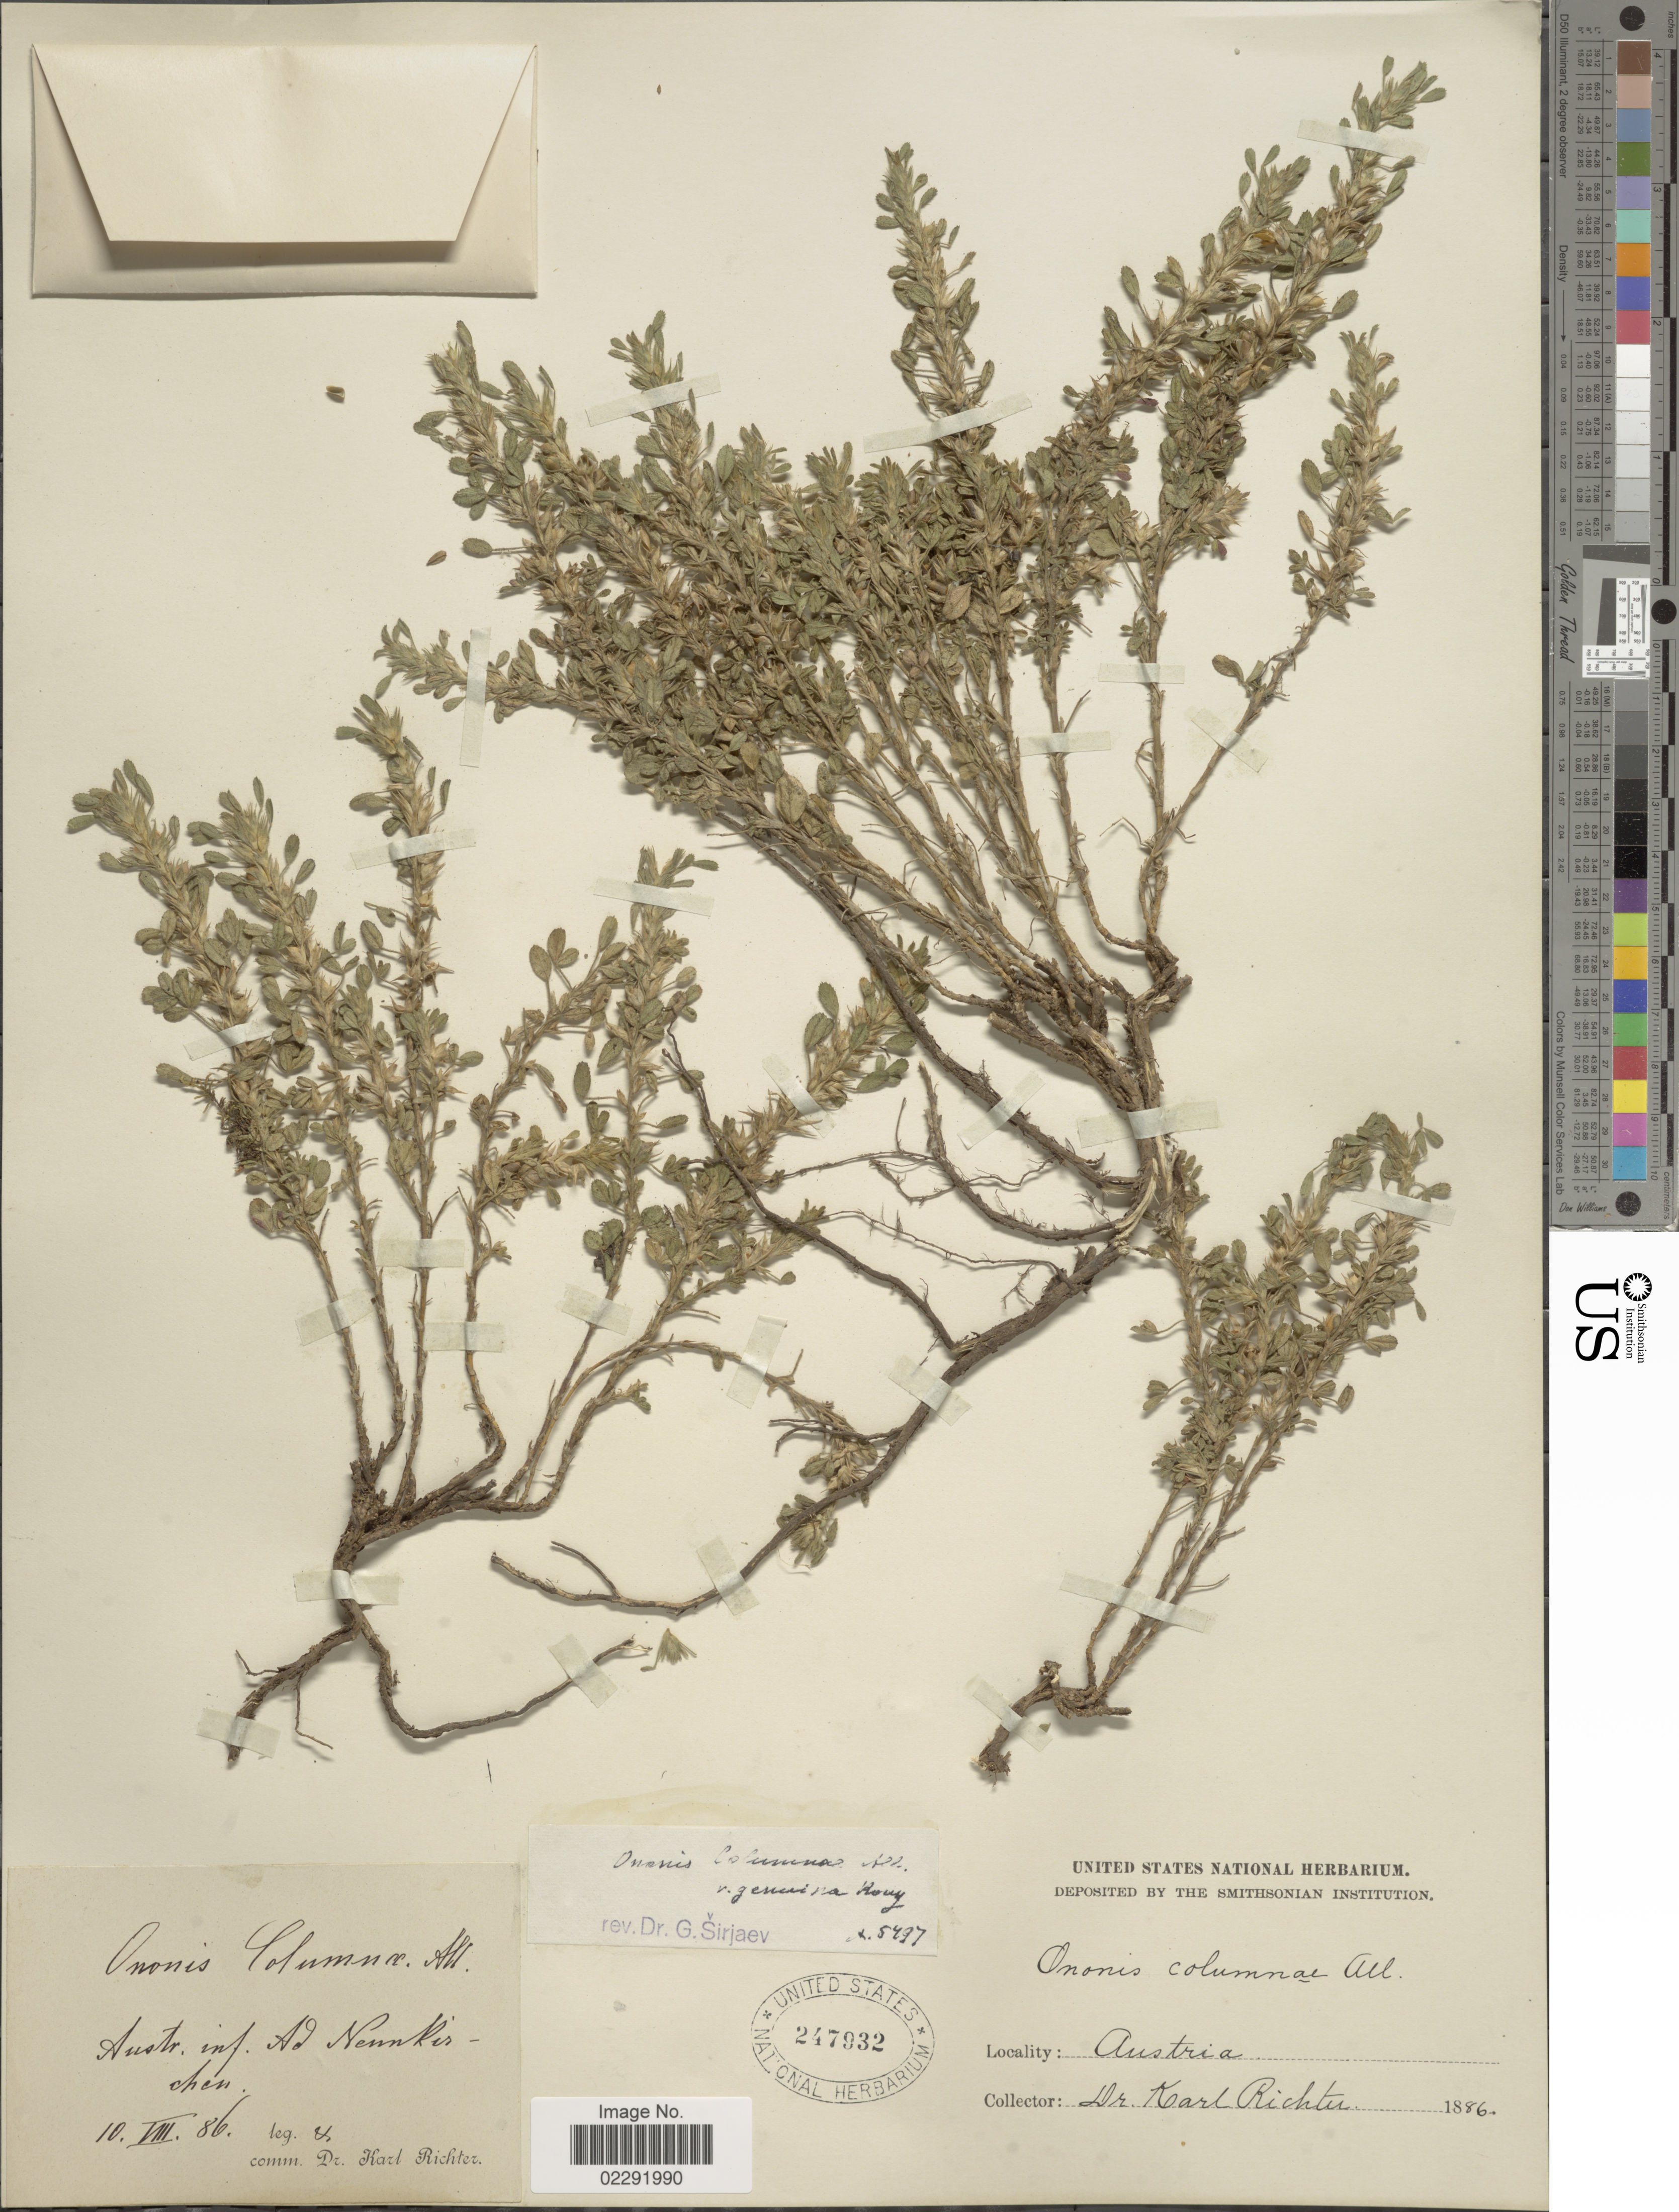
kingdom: Plantae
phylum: Tracheophyta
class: Magnoliopsida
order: Fabales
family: Fabaceae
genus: Ononis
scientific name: Ononis pusilla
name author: L.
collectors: K. Richter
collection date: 1886-08-10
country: Austria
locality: Austr. inf. Ad. Nemkir-chen. [interpreted]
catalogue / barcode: US 247932